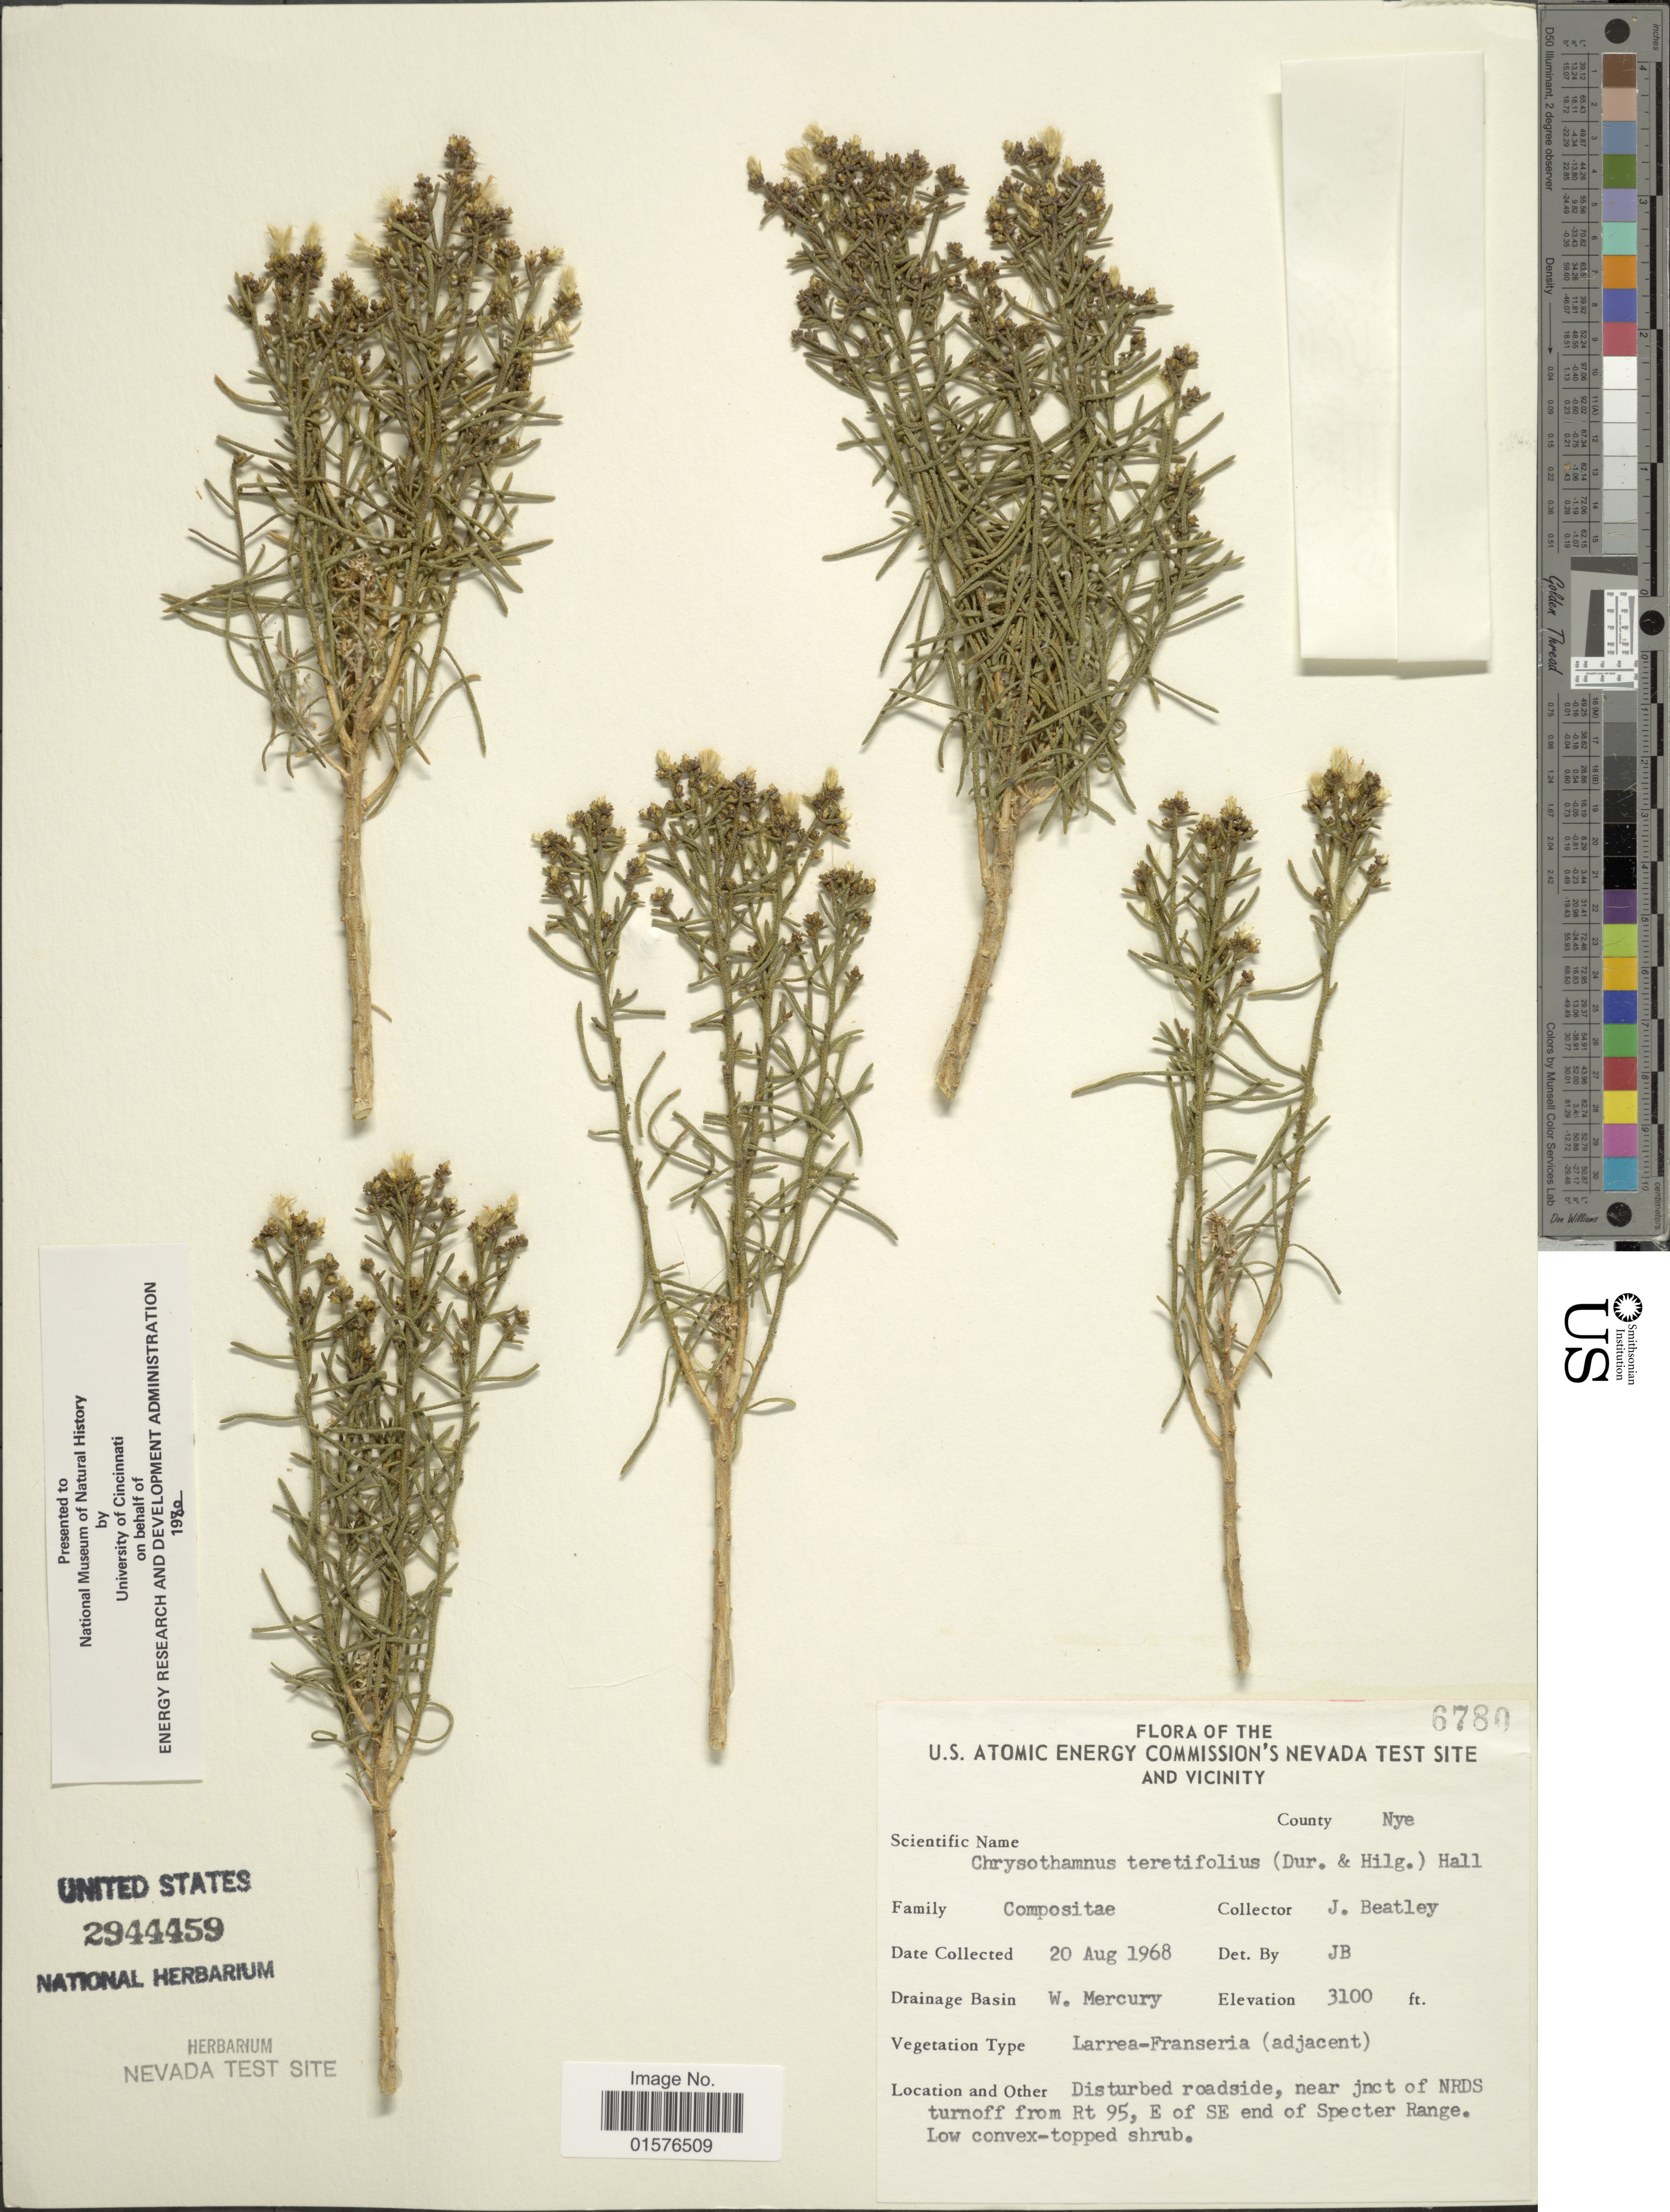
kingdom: Plantae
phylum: Tracheophyta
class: Magnoliopsida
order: Asterales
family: Asteraceae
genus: Ericameria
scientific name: Ericameria teretifolia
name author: (Durand & Hilg.) Jeps.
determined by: Urbatsch, Lowell E., Curator (LSU), Louisiana State University (UNITED STATES)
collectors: J. C. Beatley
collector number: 6780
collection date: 1968-08-20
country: United States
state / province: Nevada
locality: The U.S. Atomic Energy Commission's Nevada test Site and Vicinity, County: Nye, Drainage Basin: W. Mercury, near jnct of NRDS turnoff from Rt 95, E of SE end of Specter Range.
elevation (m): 945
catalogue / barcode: US 2944459